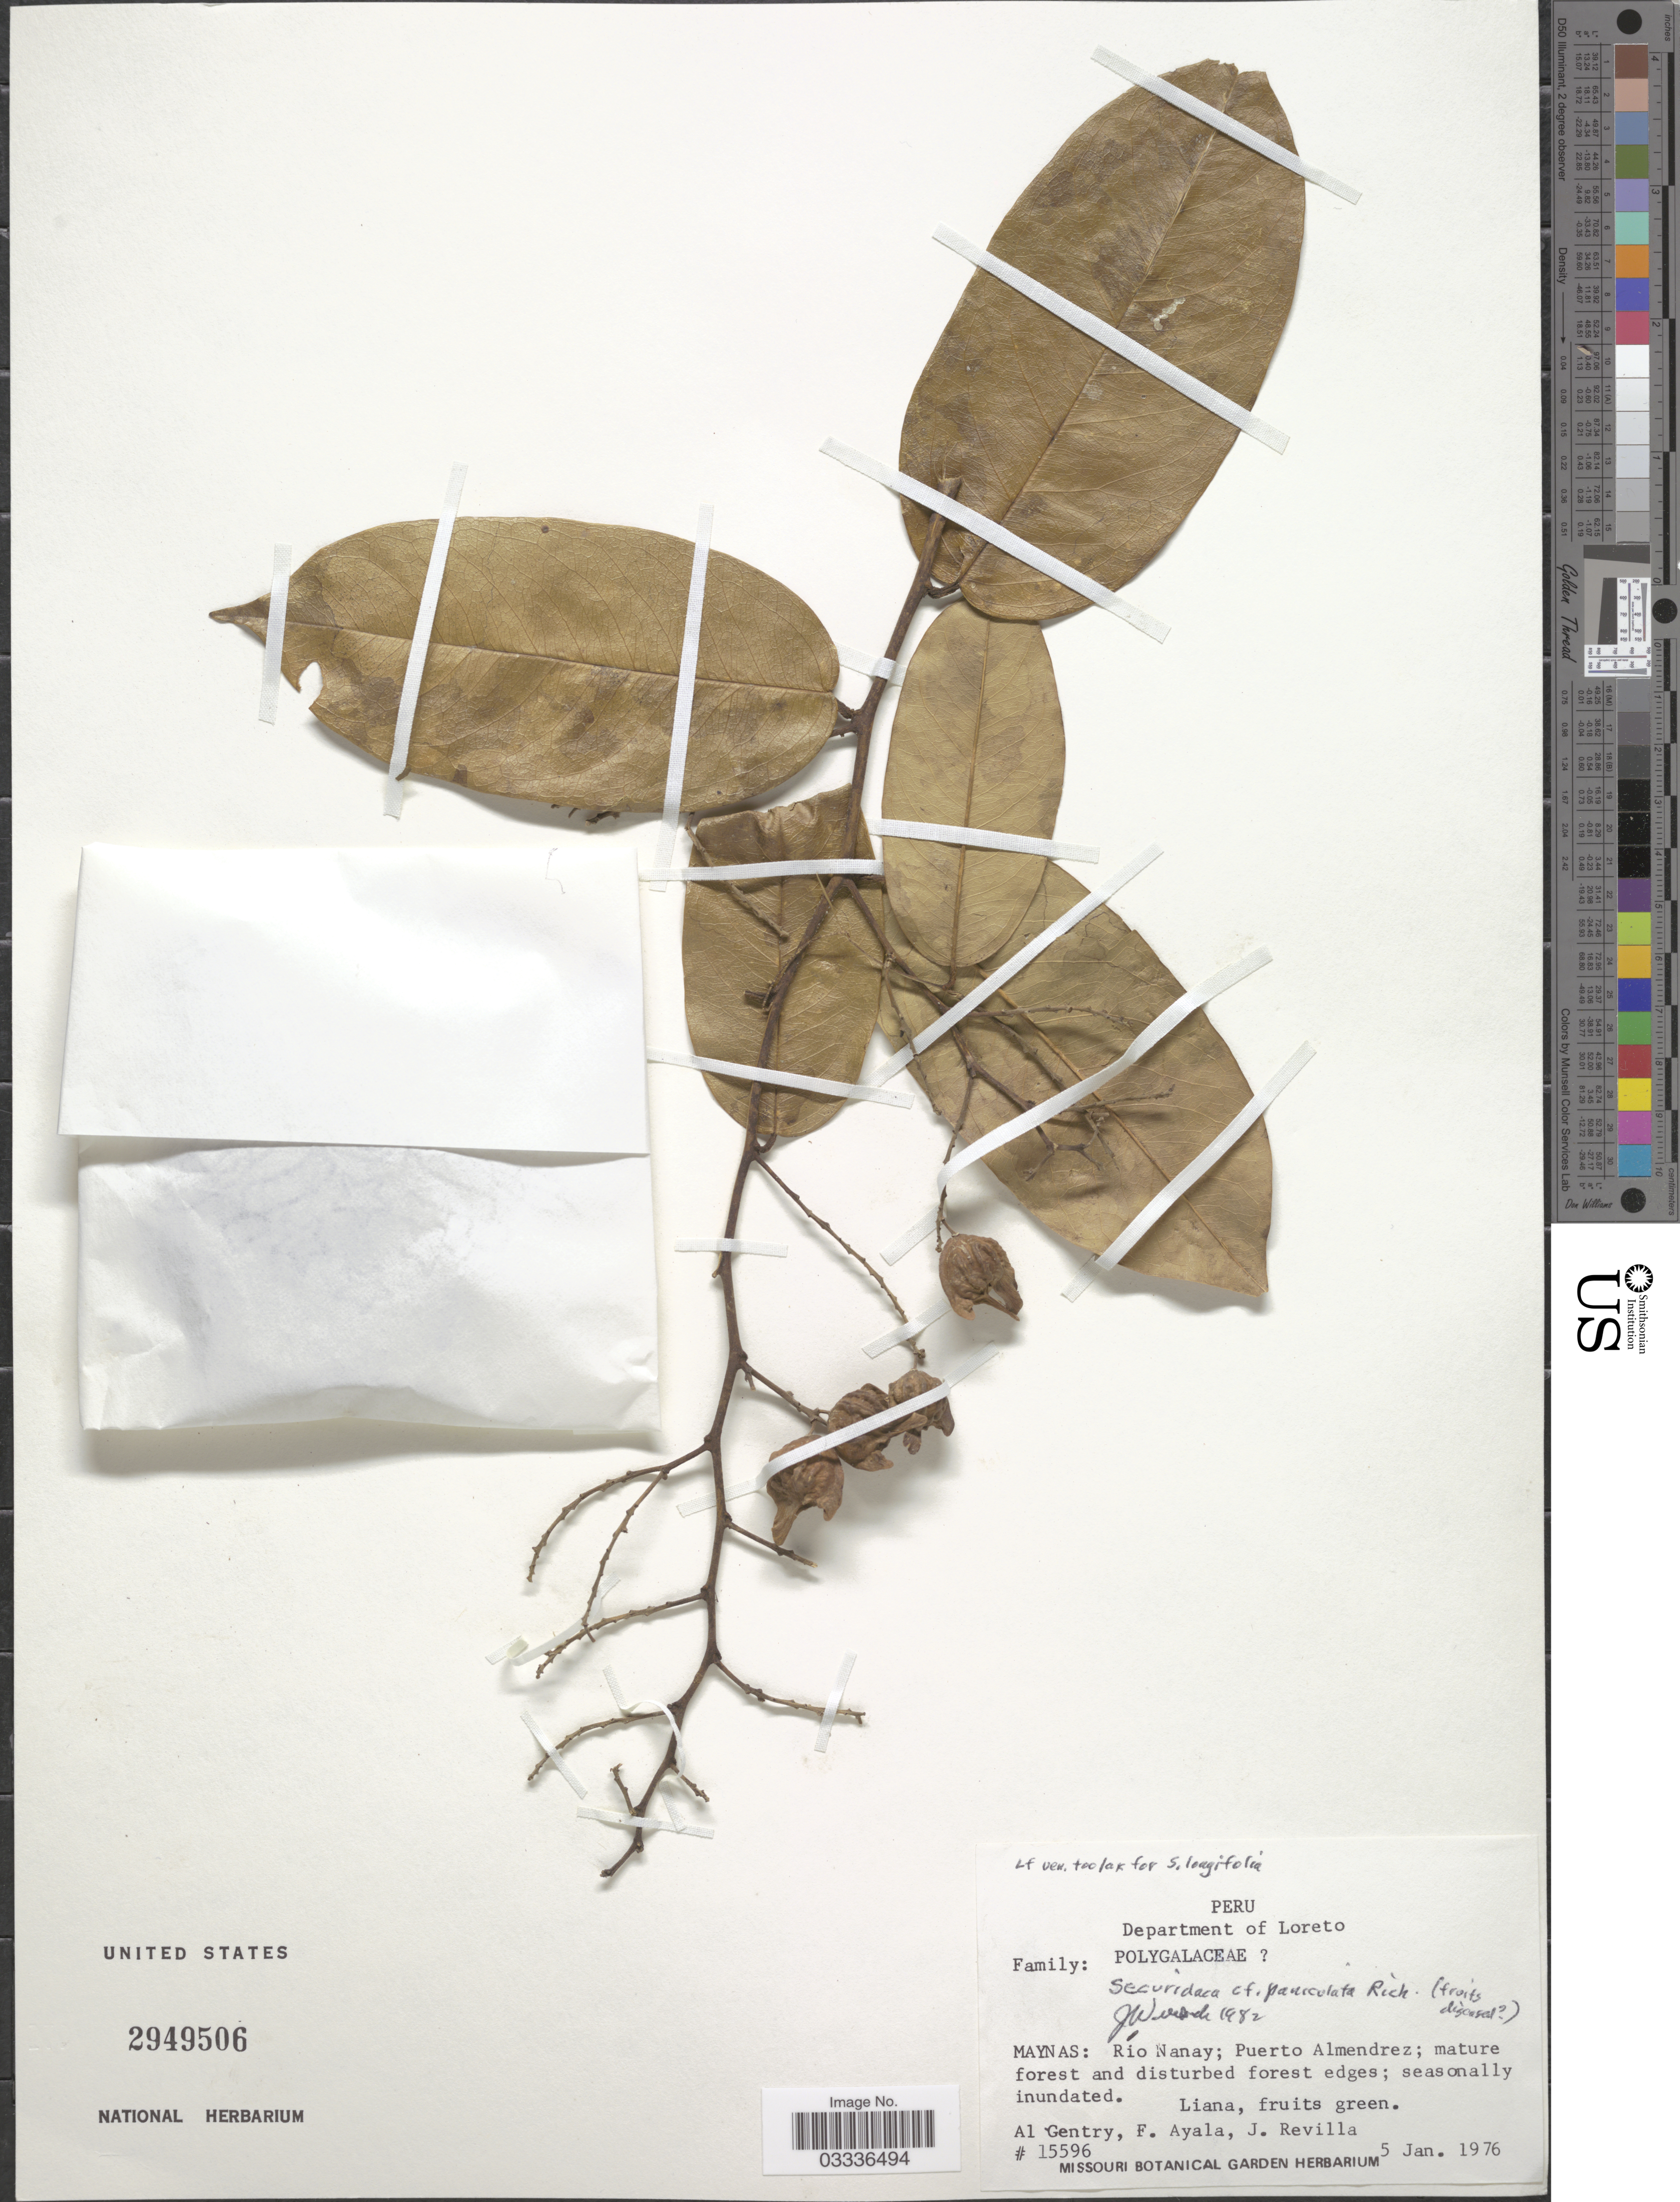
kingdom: Plantae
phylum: Tracheophyta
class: Magnoliopsida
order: Fabales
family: Polygalaceae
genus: Securidaca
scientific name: Securidaca paniculata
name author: Rich.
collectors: A. H. Gentry, F. Ayala & J. Revilla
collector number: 15596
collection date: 1976-01-05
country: Peru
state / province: Loreto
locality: Department of Loreto. Maynas: Río Nanay; Puerto Almendrez.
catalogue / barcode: US 2949506